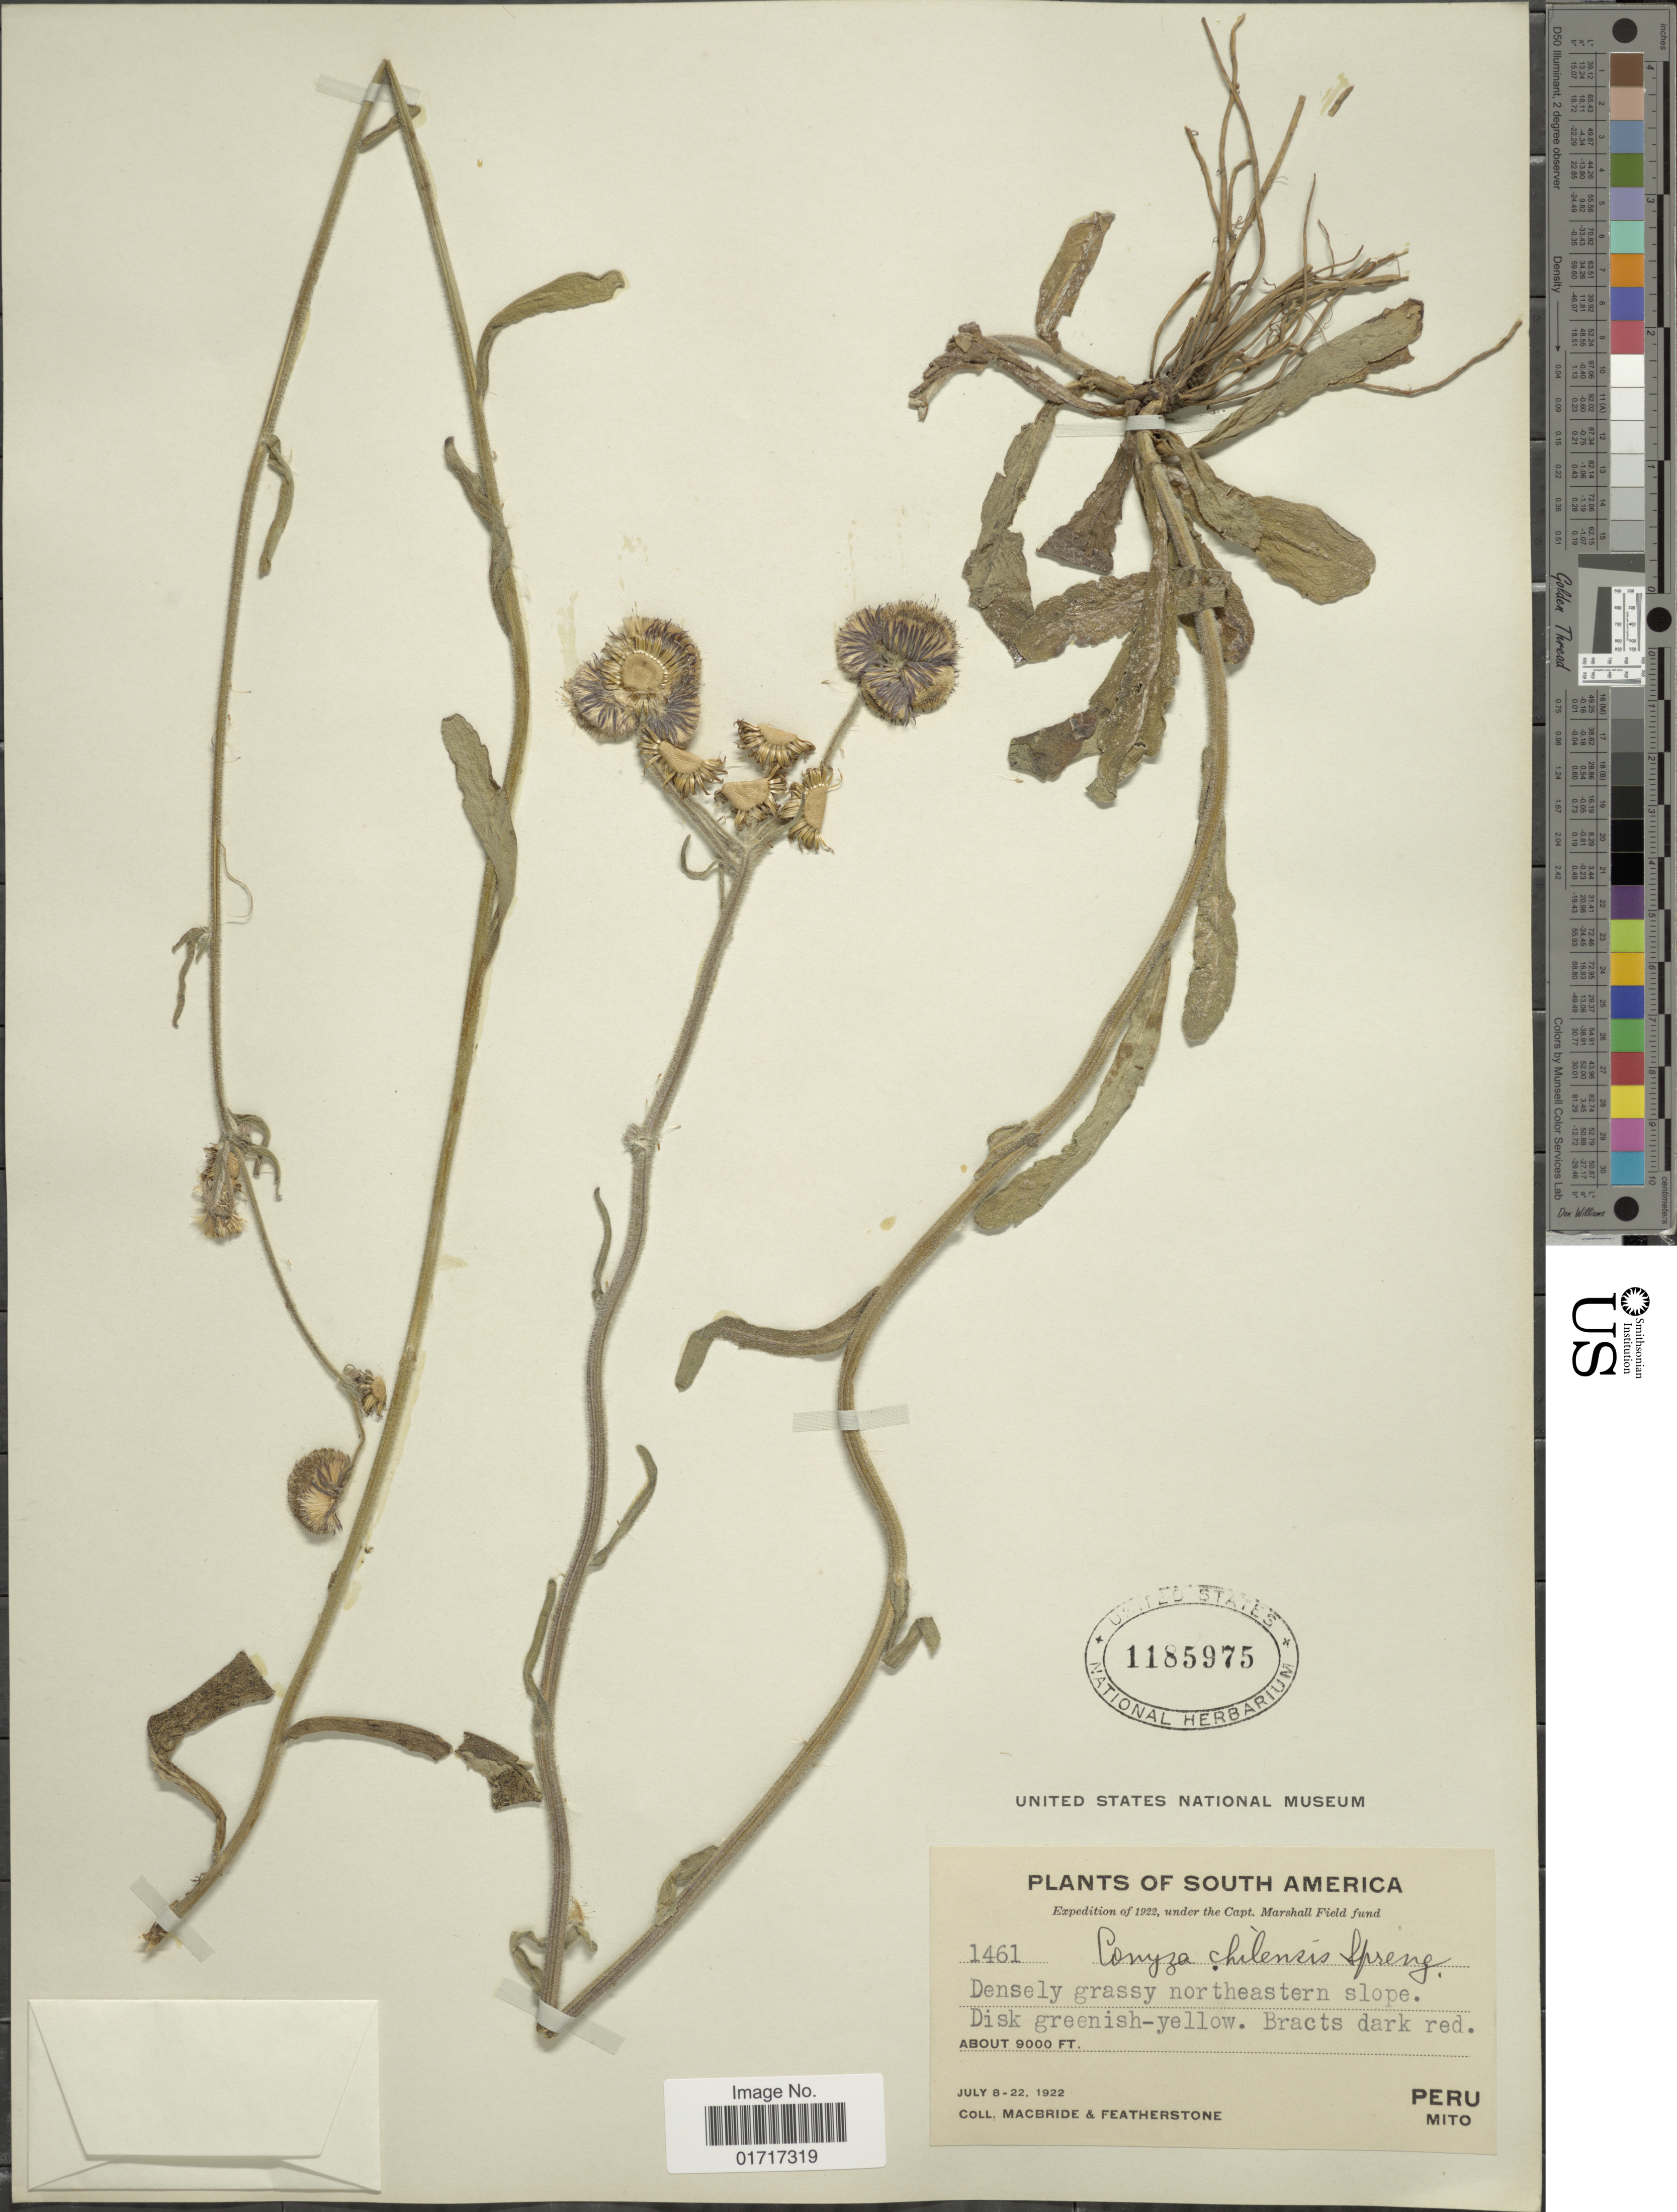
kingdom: Plantae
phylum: Tracheophyta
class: Magnoliopsida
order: Asterales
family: Asteraceae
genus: Conyza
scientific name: Conyza primulaefolia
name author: (Lam.) Cuatrec. & Lourteig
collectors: Macbride, -- & -. Featherstone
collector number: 1461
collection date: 1922-07-08/1922-07-22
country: Peru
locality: Northeastern slope. Peru, Mito.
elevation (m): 2743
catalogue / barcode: US 1185975